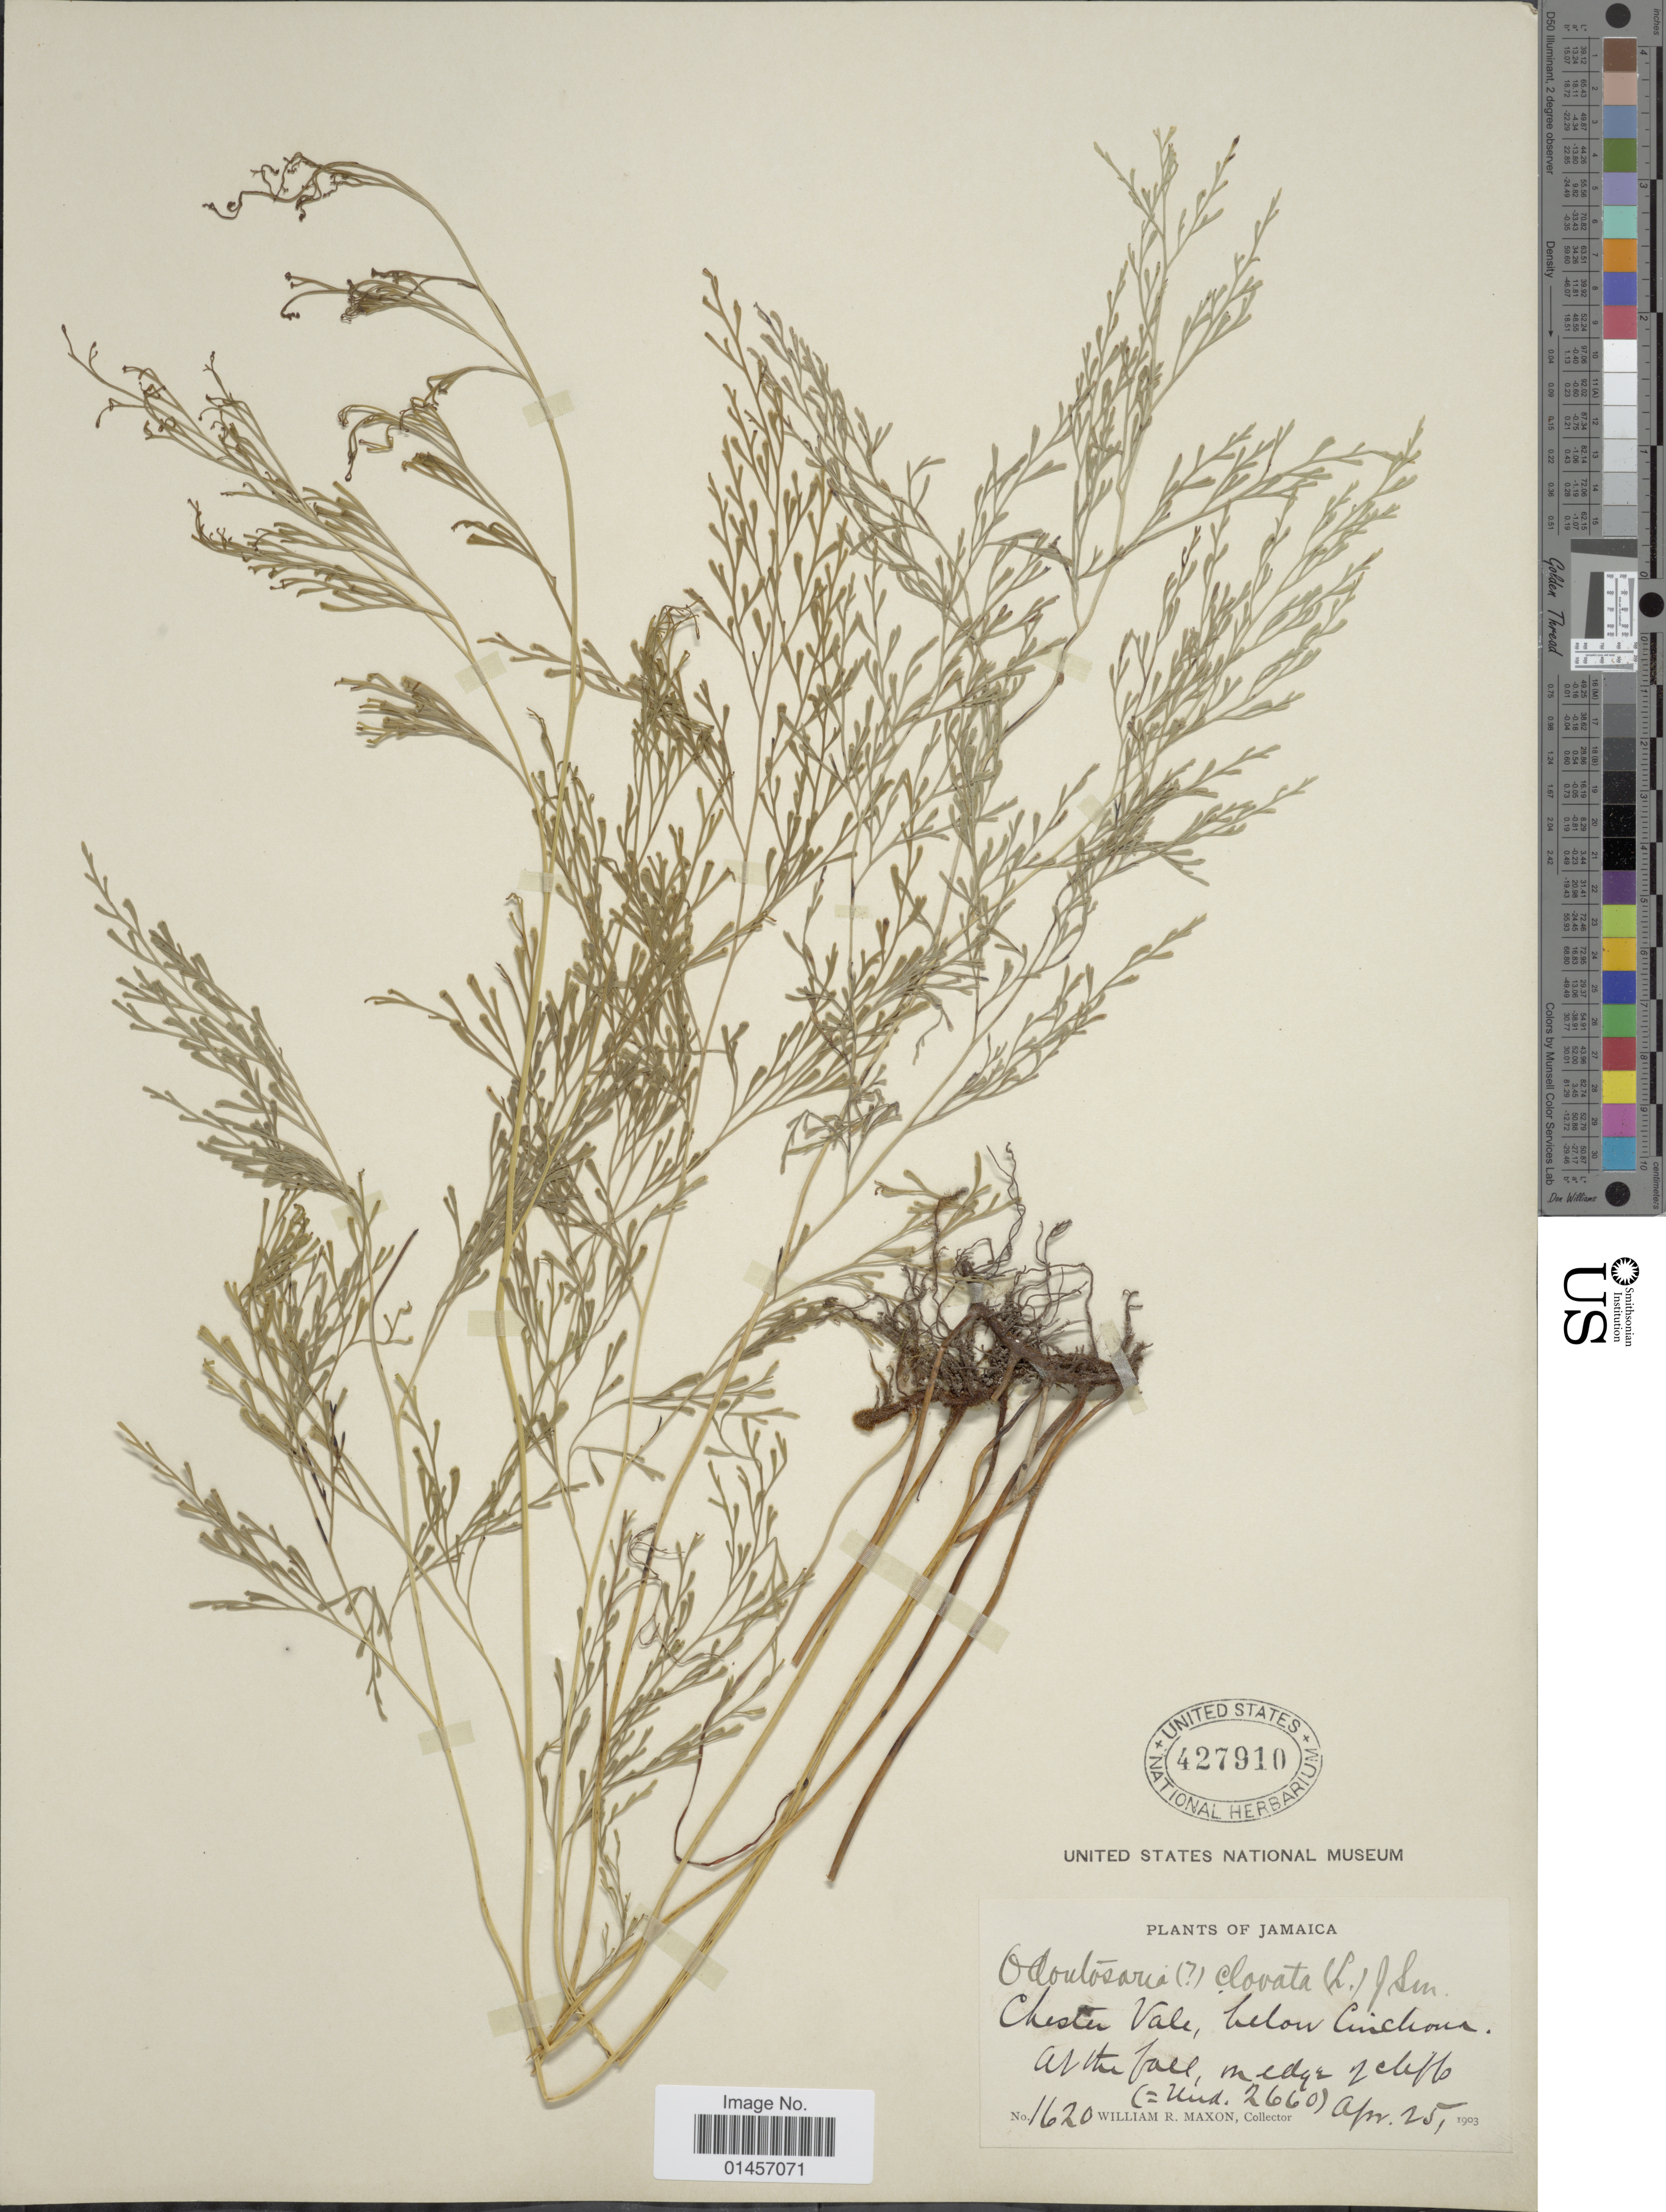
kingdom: Plantae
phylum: Tracheophyta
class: Polypodiopsida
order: Polypodiales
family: Lindsaeaceae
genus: Sphenomeris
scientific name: Sphenomeris clavata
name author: (L.) Maxon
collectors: W. R. Maxon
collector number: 1620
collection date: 1903-04-25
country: Jamaica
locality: Jamaica, Chester Vale, below Cinchona, at the fall. medyry cliffs.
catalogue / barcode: US 427910